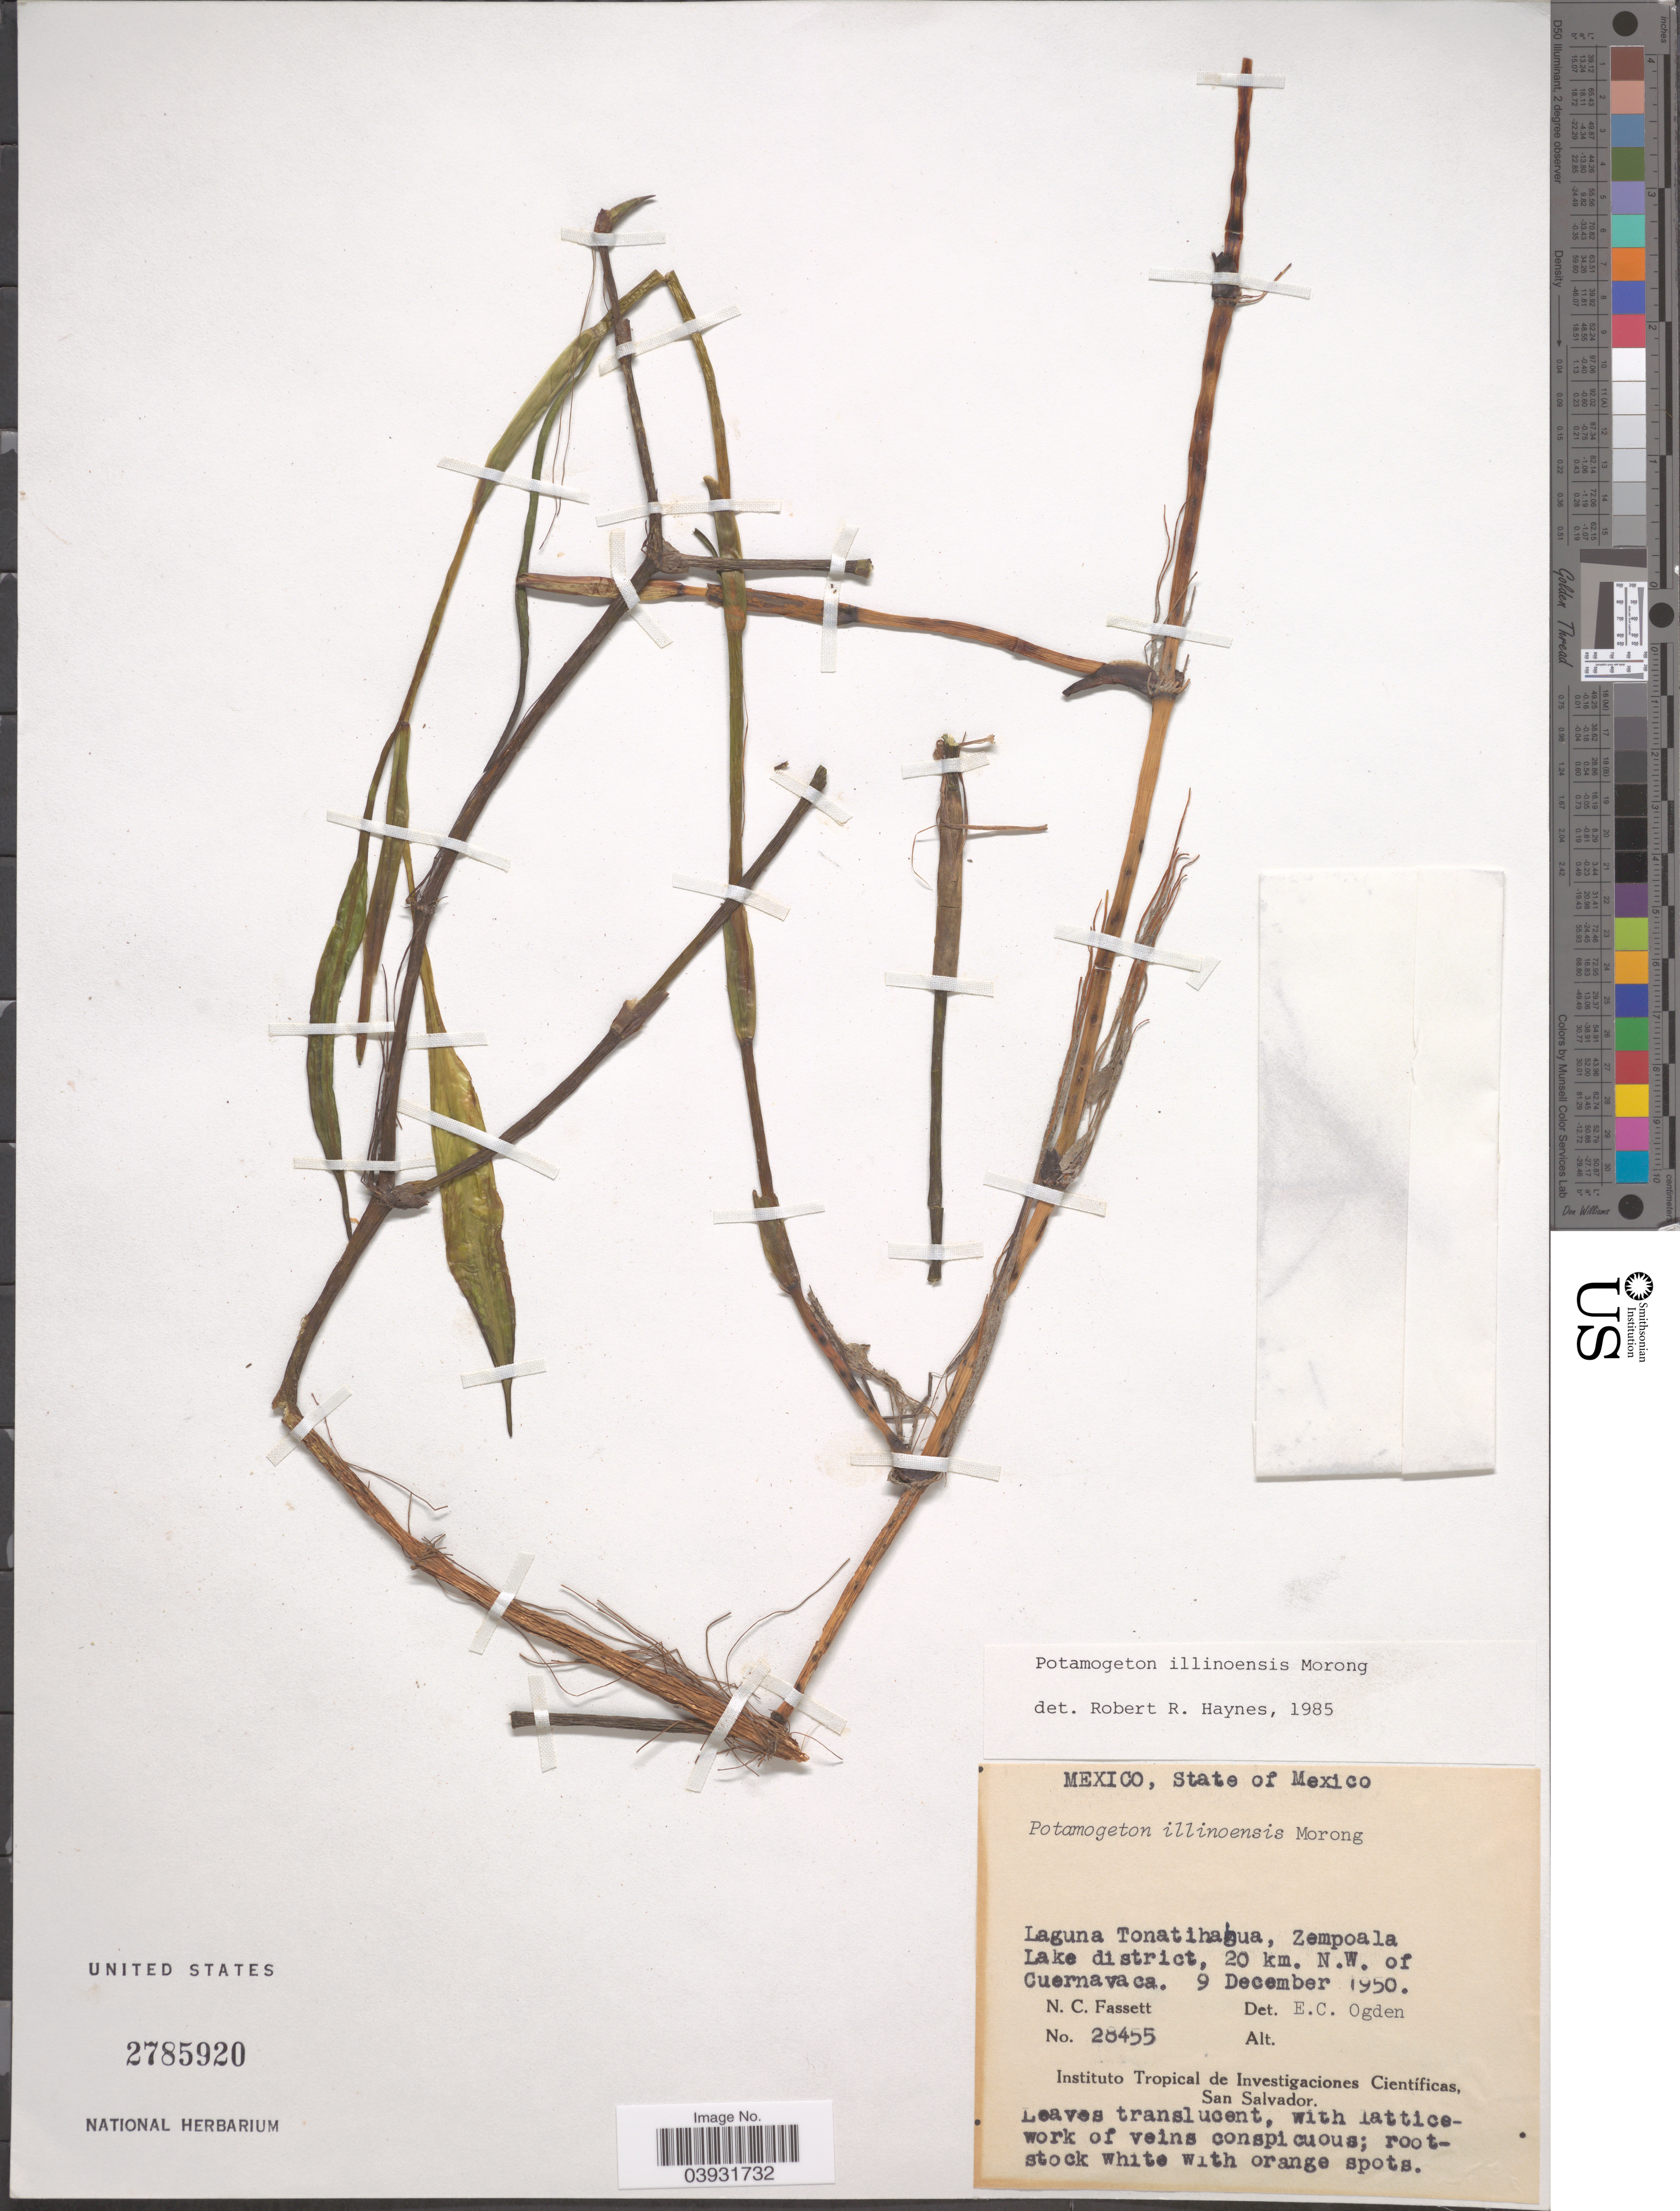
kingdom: Plantae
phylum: Tracheophyta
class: Liliopsida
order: Alismatales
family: Potamogetonaceae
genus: Potamogeton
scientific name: Potamogeton illinoensis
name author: Morong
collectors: N. C. Fassett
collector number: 28455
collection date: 1950-12-09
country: Mexico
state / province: México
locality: Laguna Tonatihagua, Zempoala Lake district, 20 km. N.W. of Cuernavaca.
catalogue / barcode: US 2785920